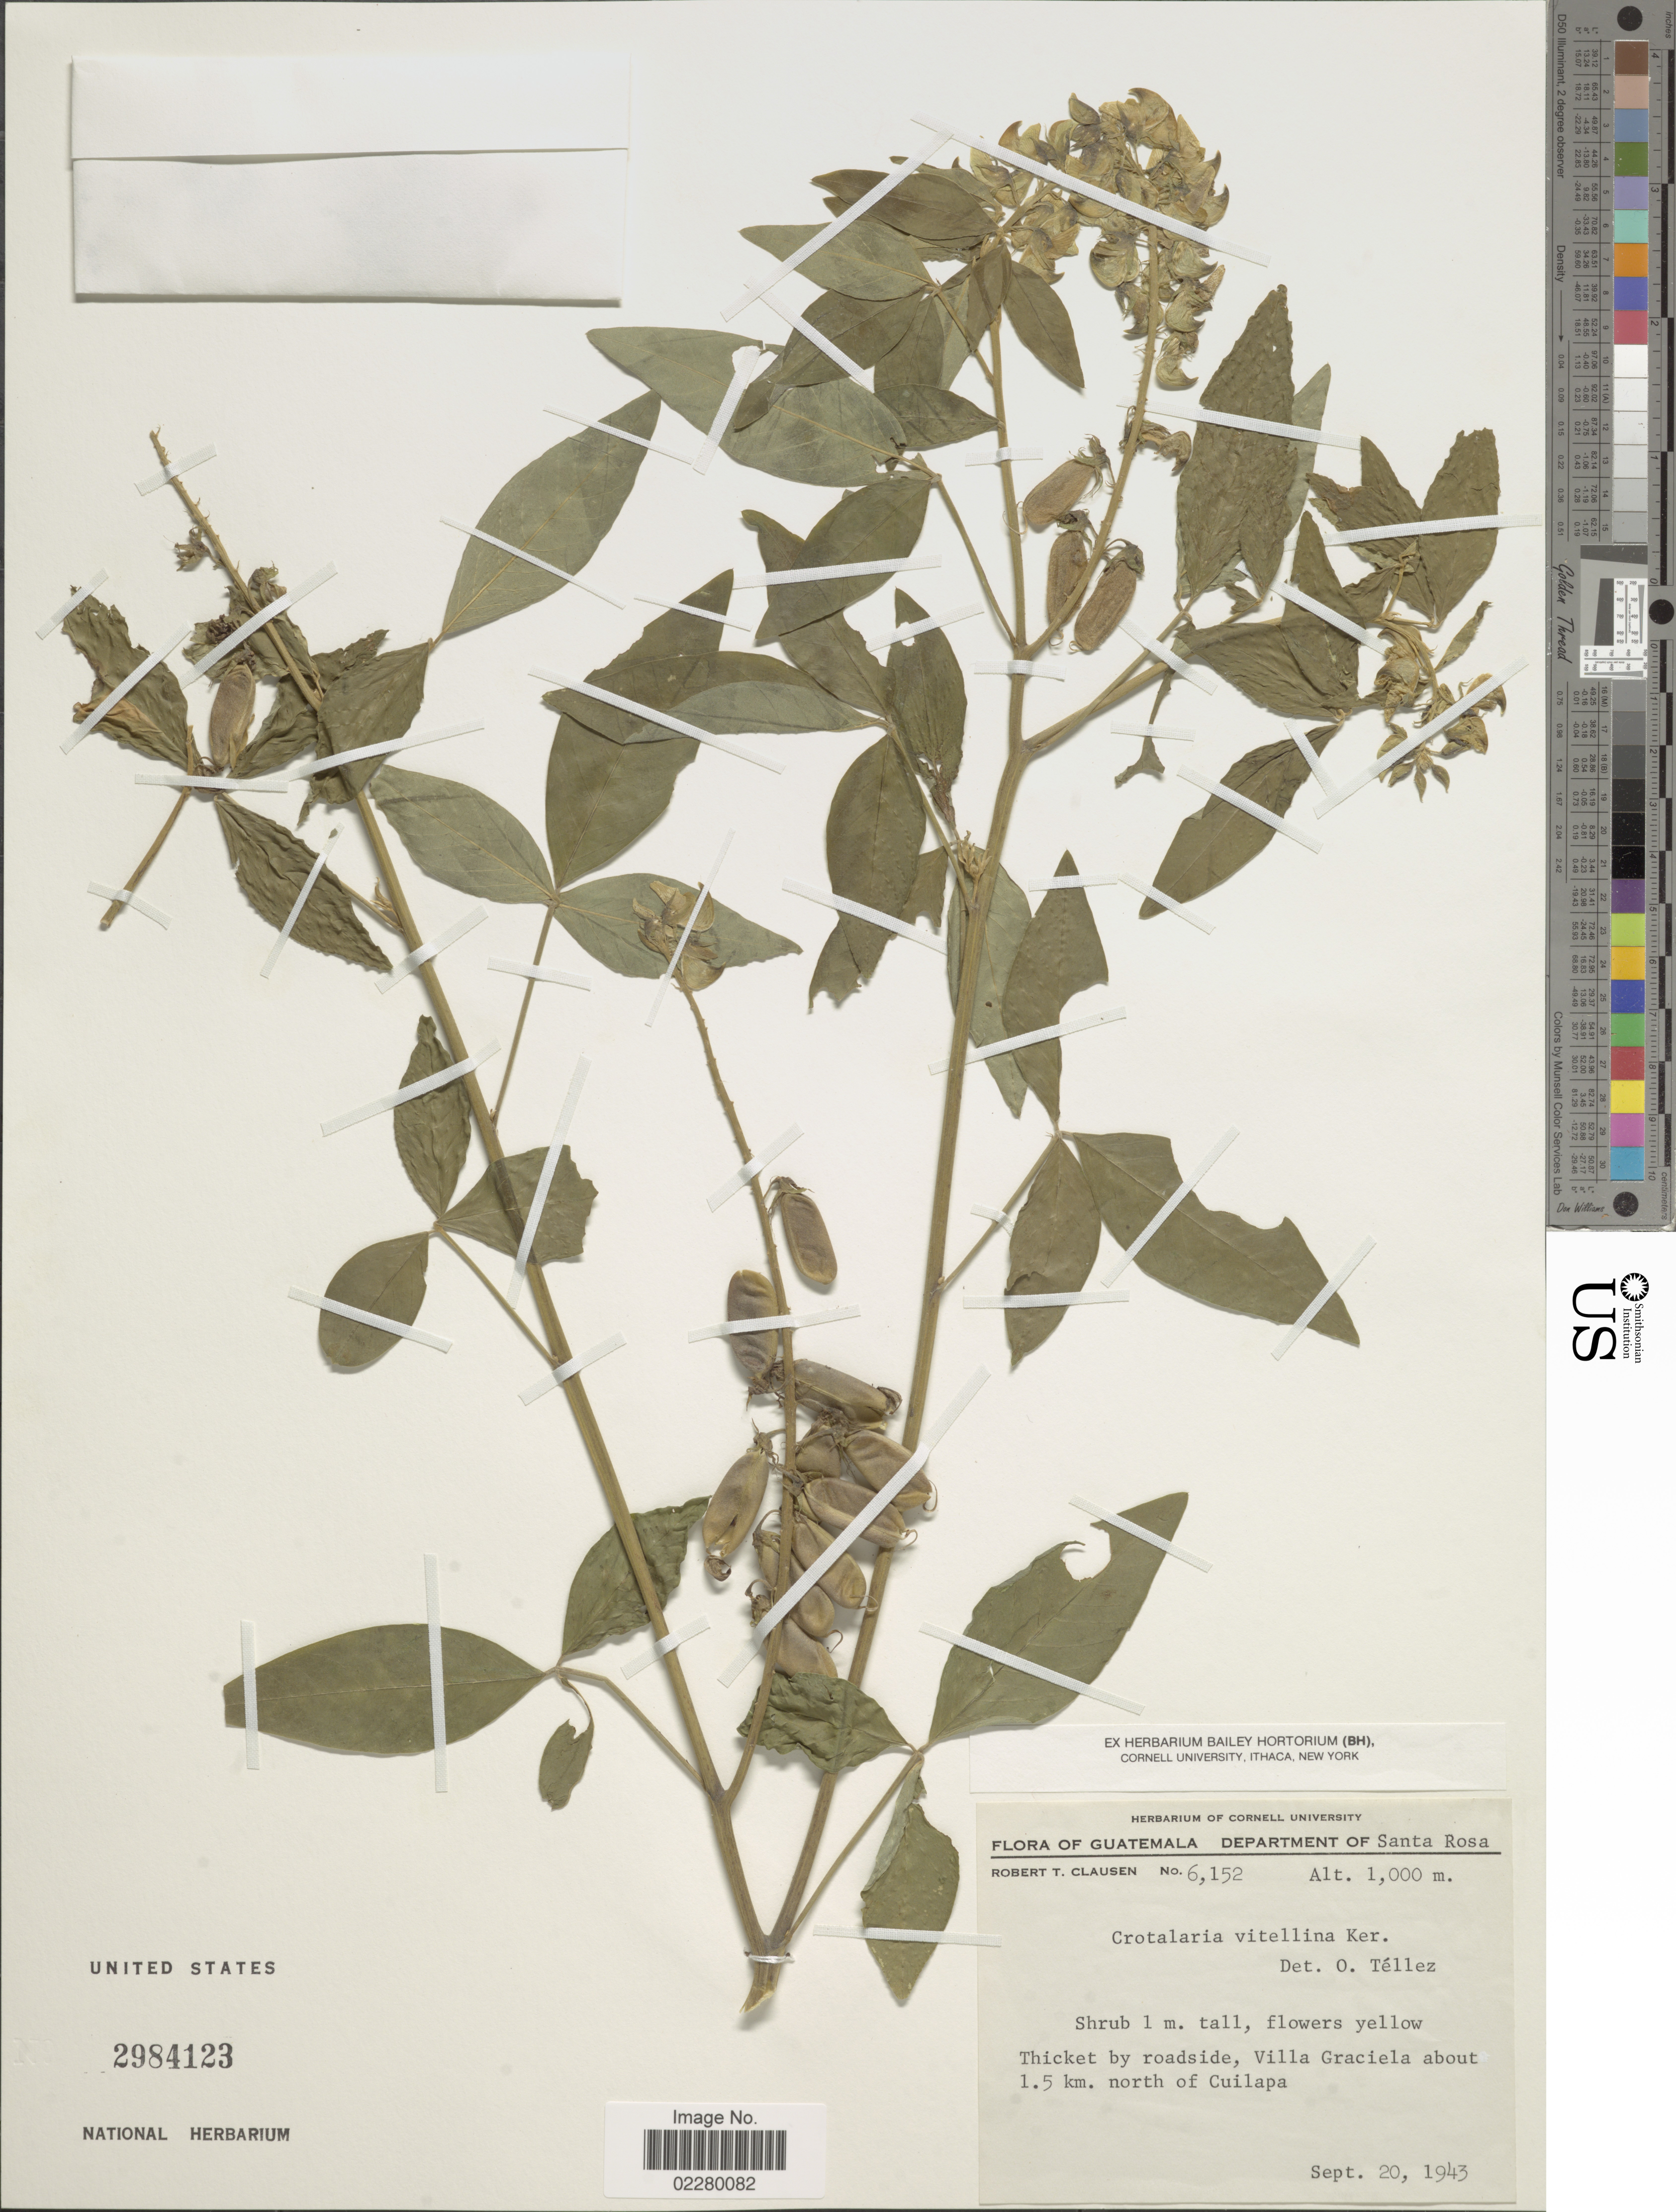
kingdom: Plantae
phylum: Tracheophyta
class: Magnoliopsida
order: Fabales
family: Fabaceae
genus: Crotalaria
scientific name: Crotalaria cajanifolia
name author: Kunth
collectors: R. T. Clausen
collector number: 6152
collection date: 1943-09-20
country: Guatemala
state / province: Santa Rosa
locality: Department of Santa Rosa. Thicket by roadside, Villa Graciela about 1.5 km. north of Cuilapa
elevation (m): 1000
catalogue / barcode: US 2984123